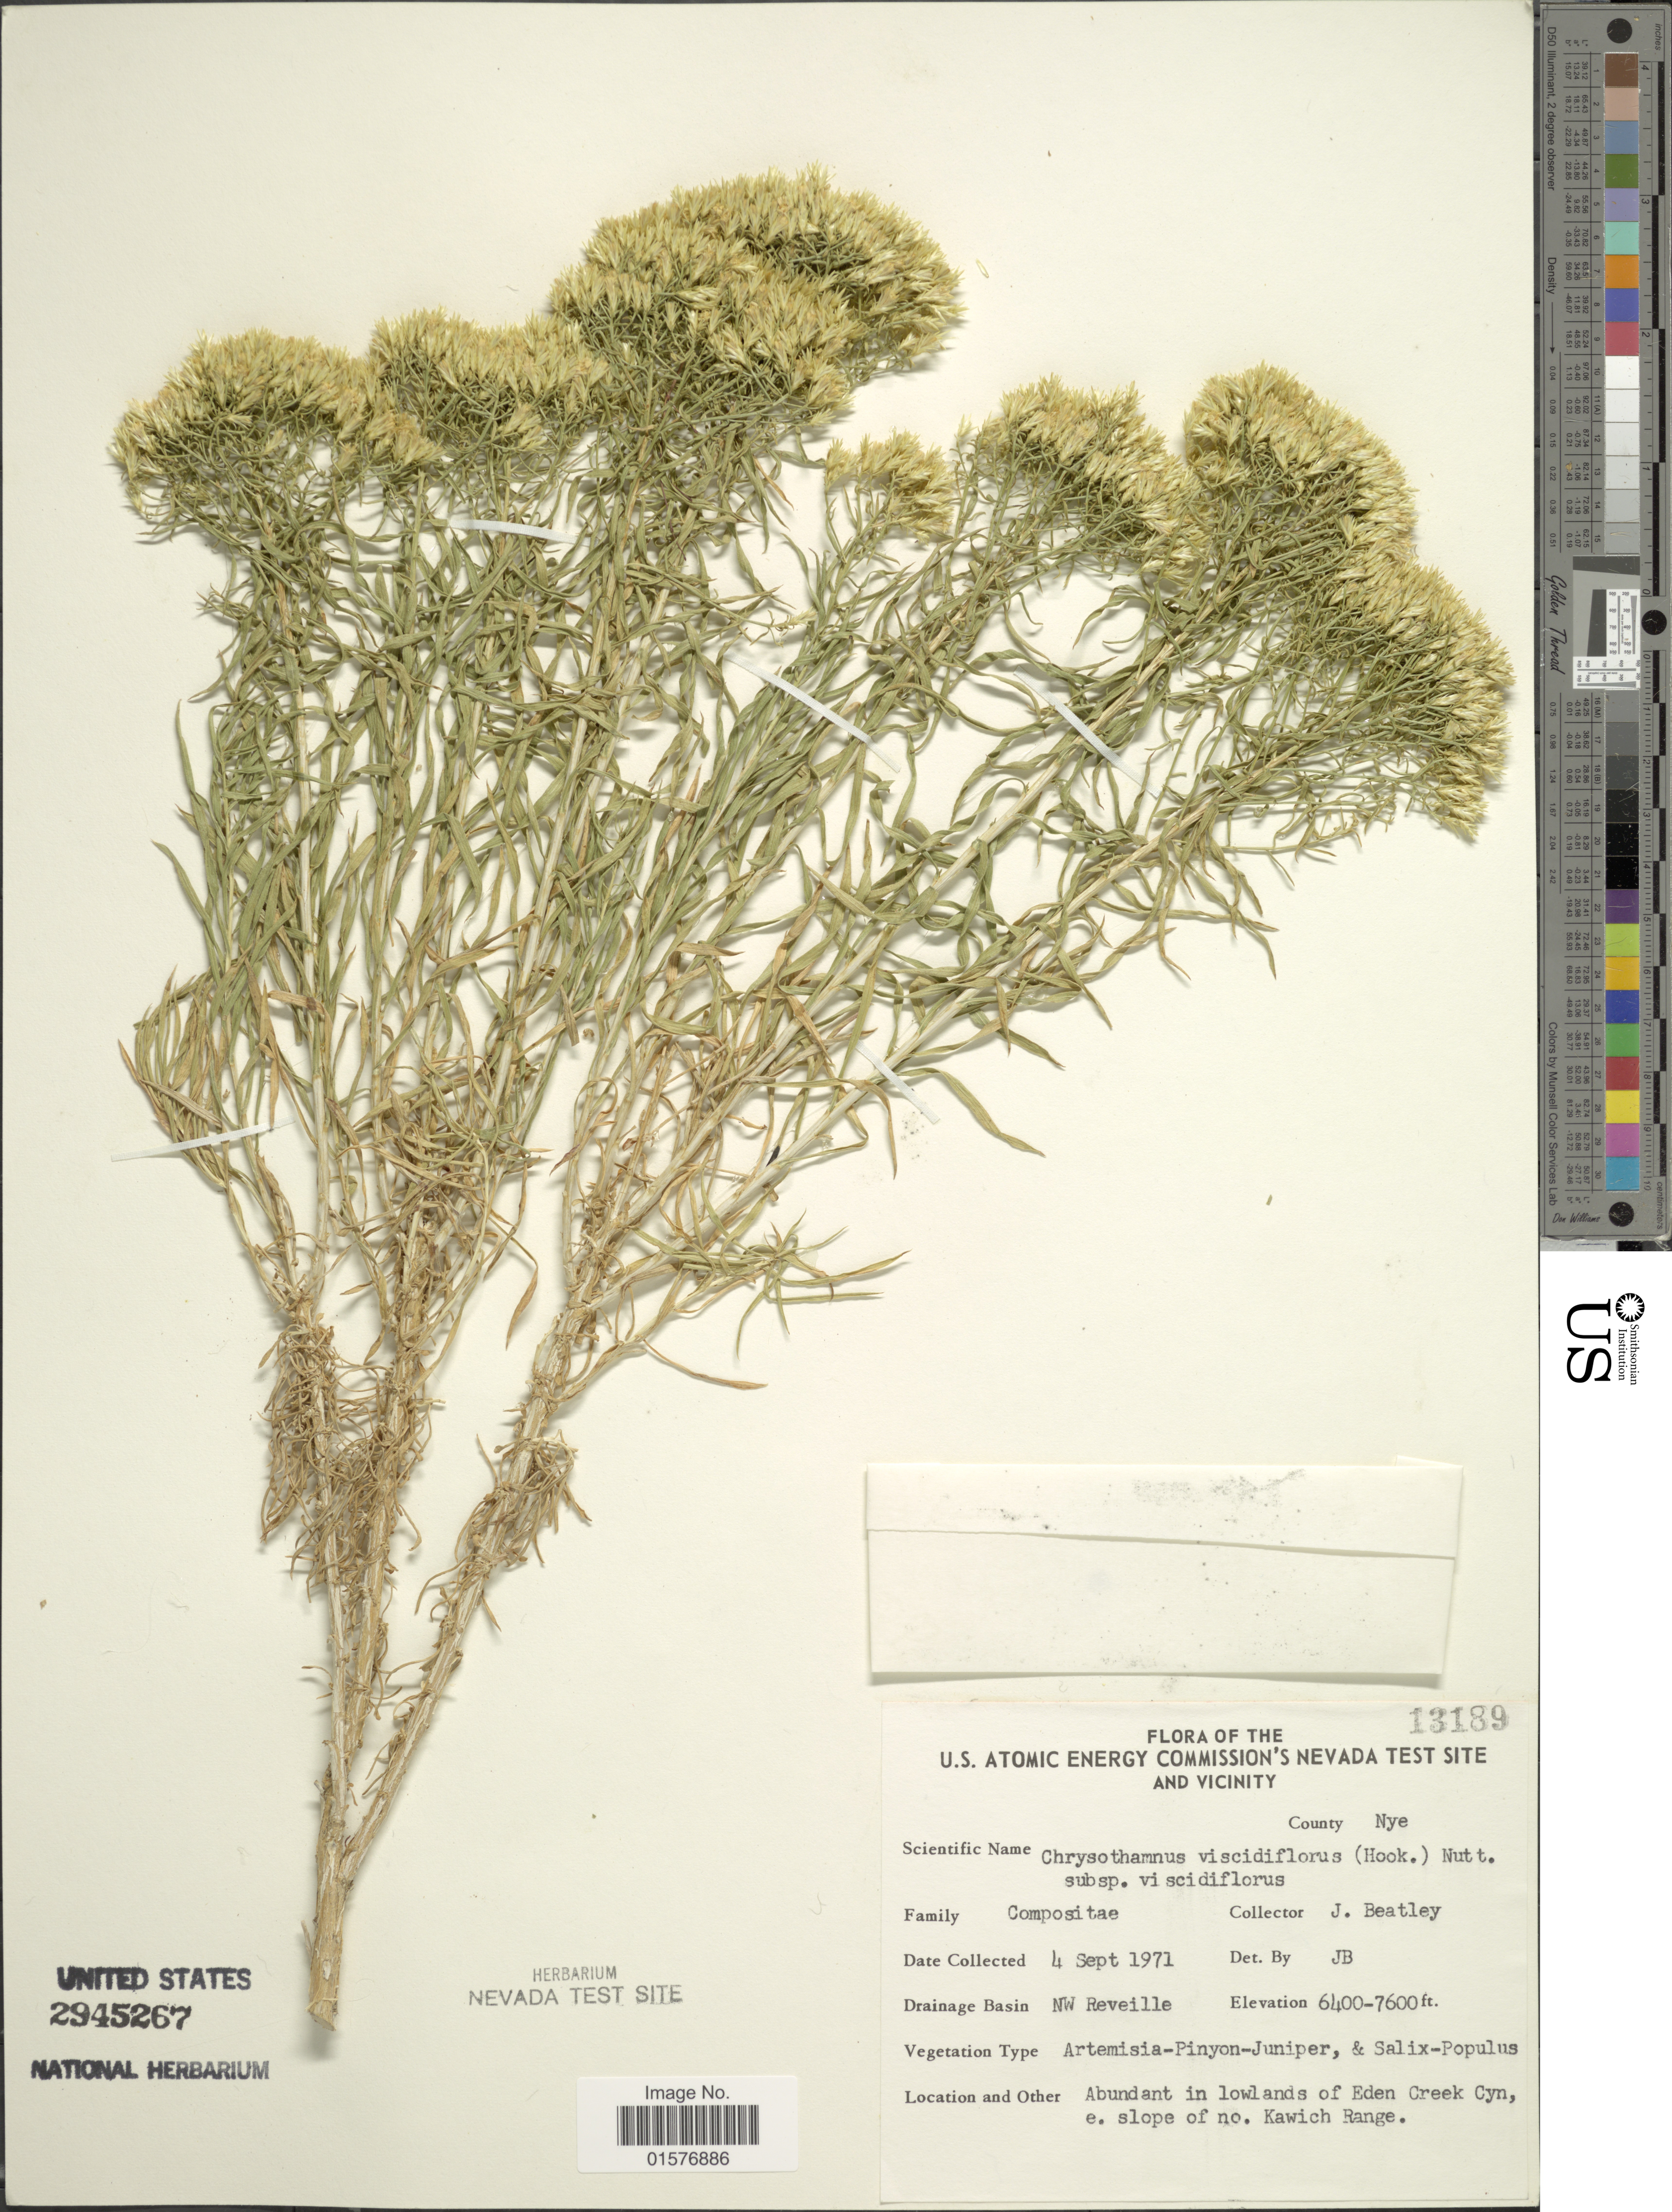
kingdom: Plantae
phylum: Tracheophyta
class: Magnoliopsida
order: Asterales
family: Asteraceae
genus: Chrysothamnus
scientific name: Chrysothamnus viscidiflorus subsp. viscidiflorus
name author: (Hook.) Nutt.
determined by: Urbatsch, Lowell E., Curator (LSU), Louisiana State University (UNITED STATES)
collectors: J. C. Beatley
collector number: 13189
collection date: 1971-09-04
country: United States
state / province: Nevada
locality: U. S. Atomic Energy Commission's Nevada Test Site And Vicinity, County Nye,Drainage Basin NW Reveille, Abundant in lowlands Eden Creek Cyn, e. slope of no, Kawich Range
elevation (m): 1951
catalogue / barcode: US 2945267